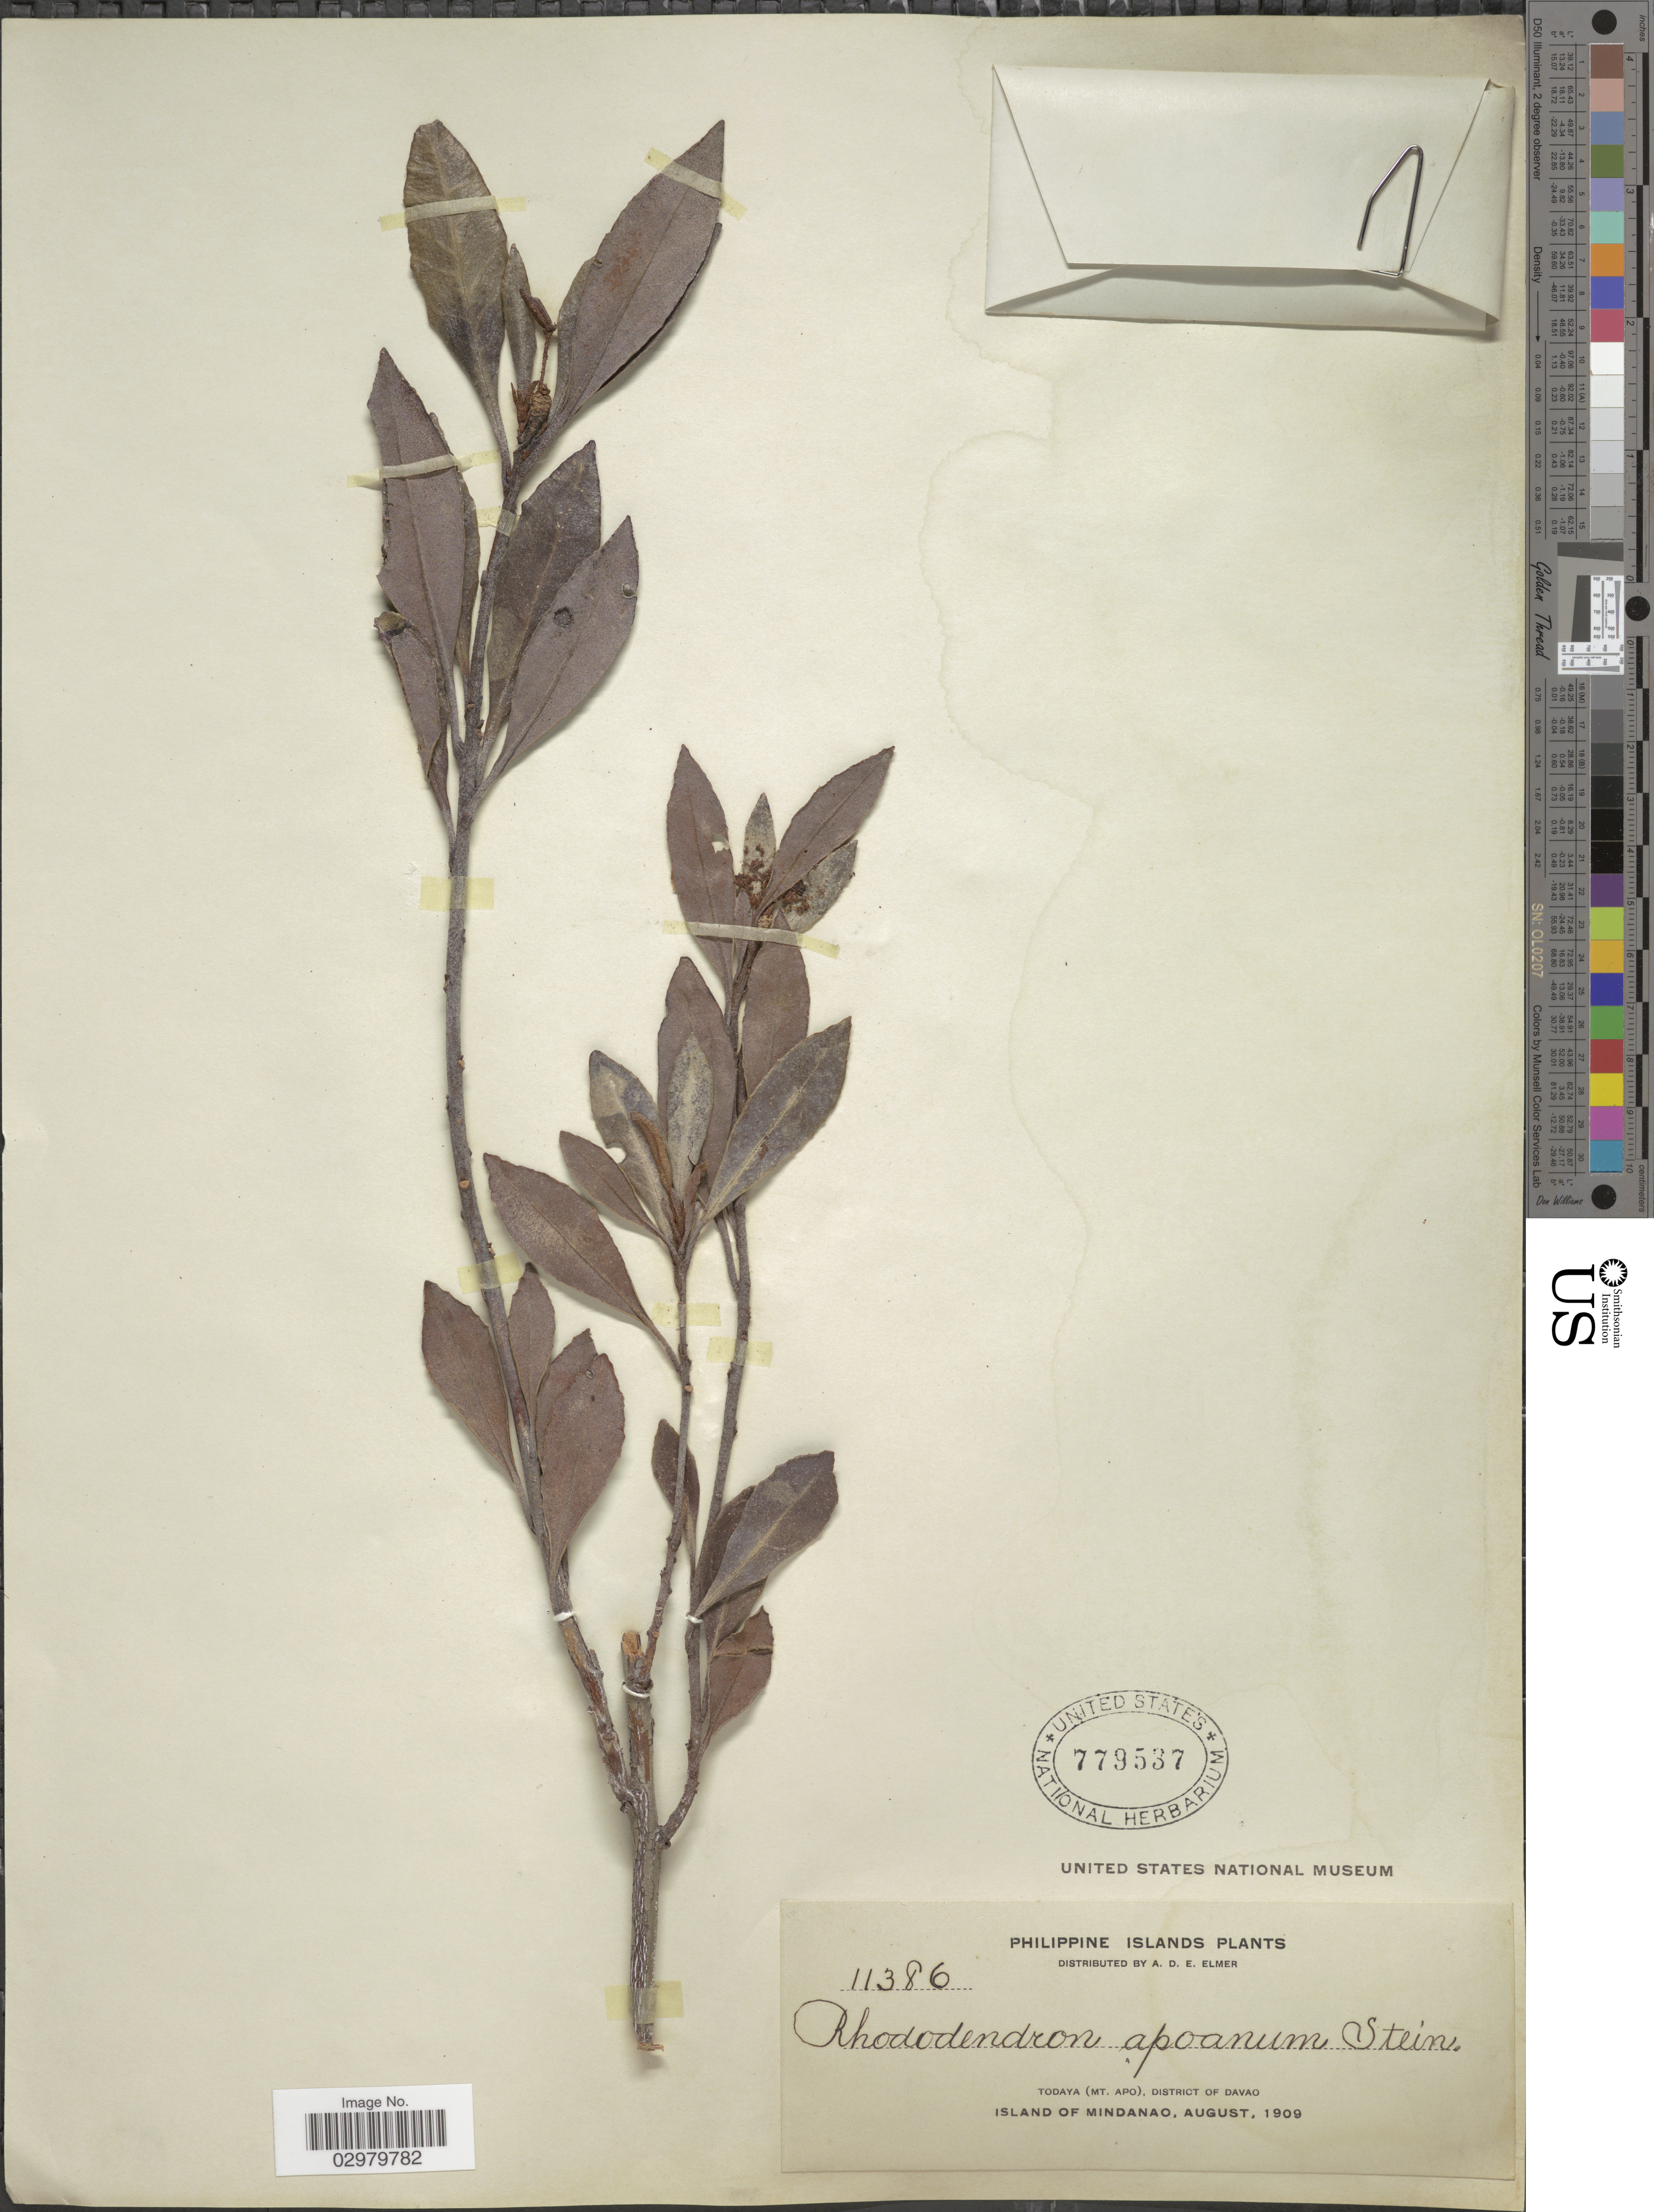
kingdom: Plantae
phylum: Tracheophyta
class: Magnoliopsida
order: Ericales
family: Ericaceae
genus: Rhododendron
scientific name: Rhododendron apoanum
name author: Stein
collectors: A. D. E. Elmer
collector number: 11386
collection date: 1909-08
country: Philippines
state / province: Davao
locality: Philippine Islands. Todaya (Mt. Apo), District of Davao. Island of Mindanao.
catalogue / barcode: US 779537